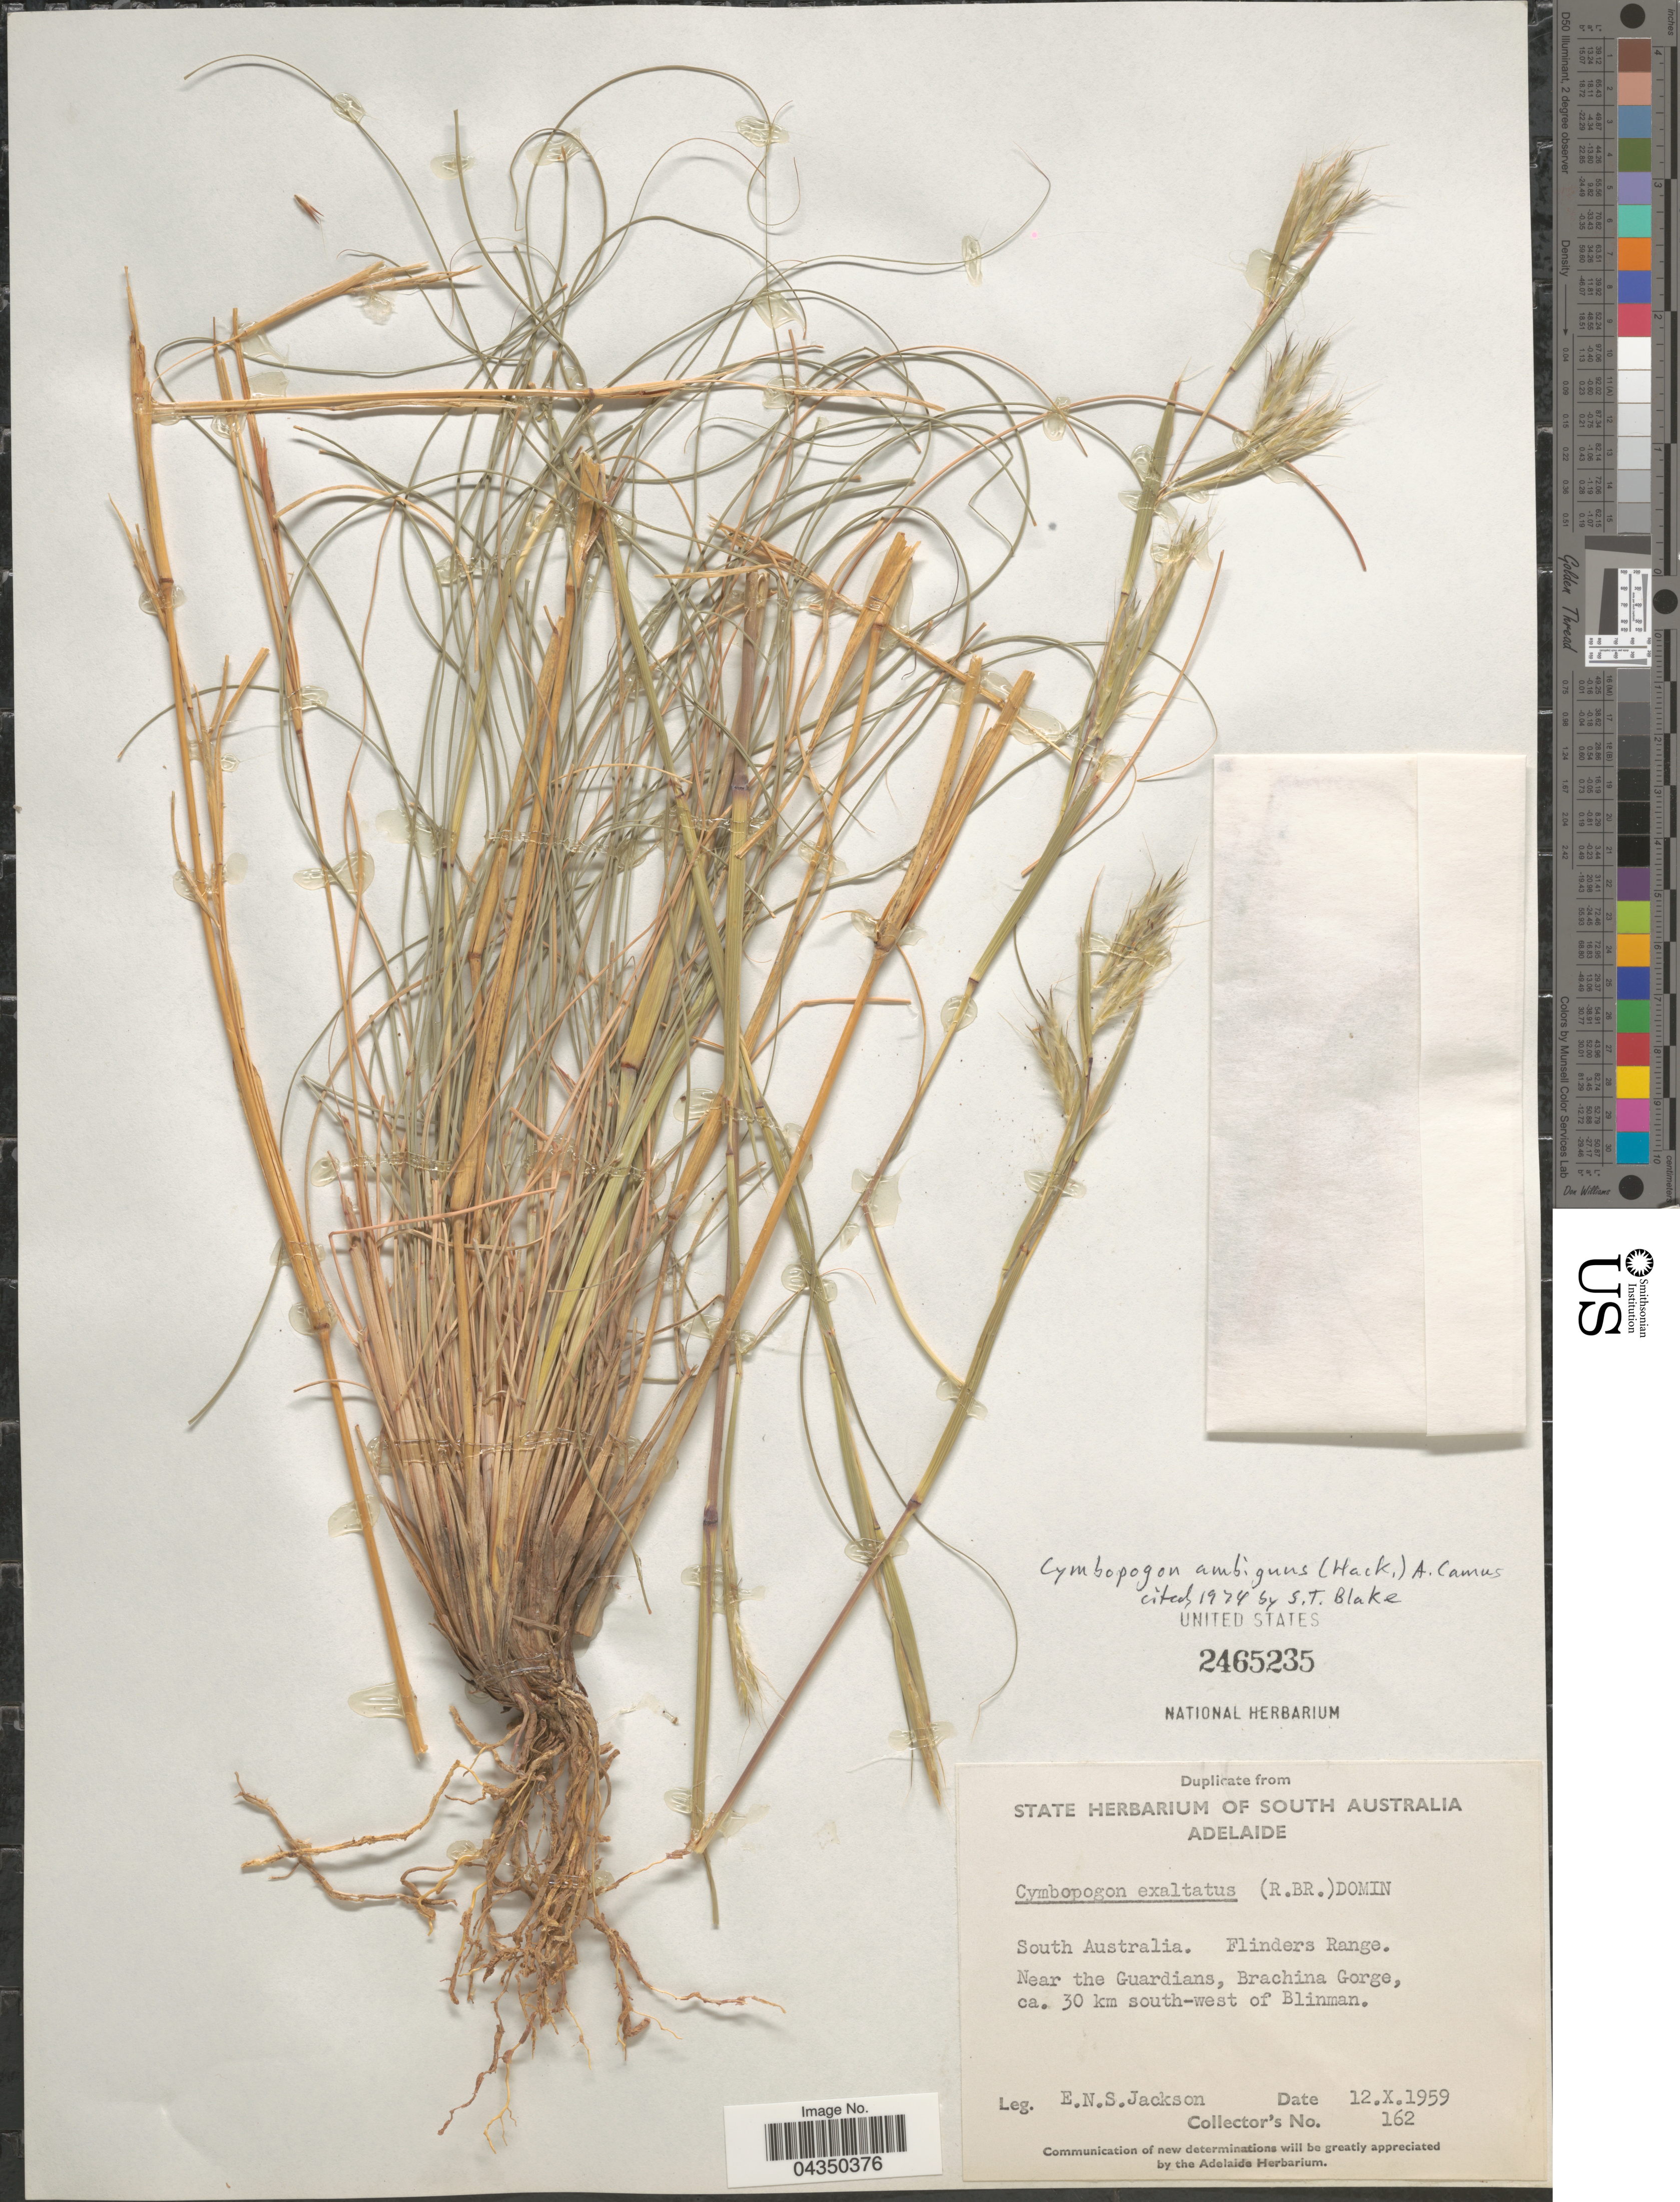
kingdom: Plantae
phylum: Tracheophyta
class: Liliopsida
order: Poales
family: Poaceae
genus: Cymbopogon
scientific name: Cymbopogon ambiguus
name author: A. Camus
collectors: E. Jackson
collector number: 162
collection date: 1959-10-12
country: Australia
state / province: South Australia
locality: Flinders Range. Near the Guardians, Brachina Gorge, ca. 30 km south-west of Blinman.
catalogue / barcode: US 2465235